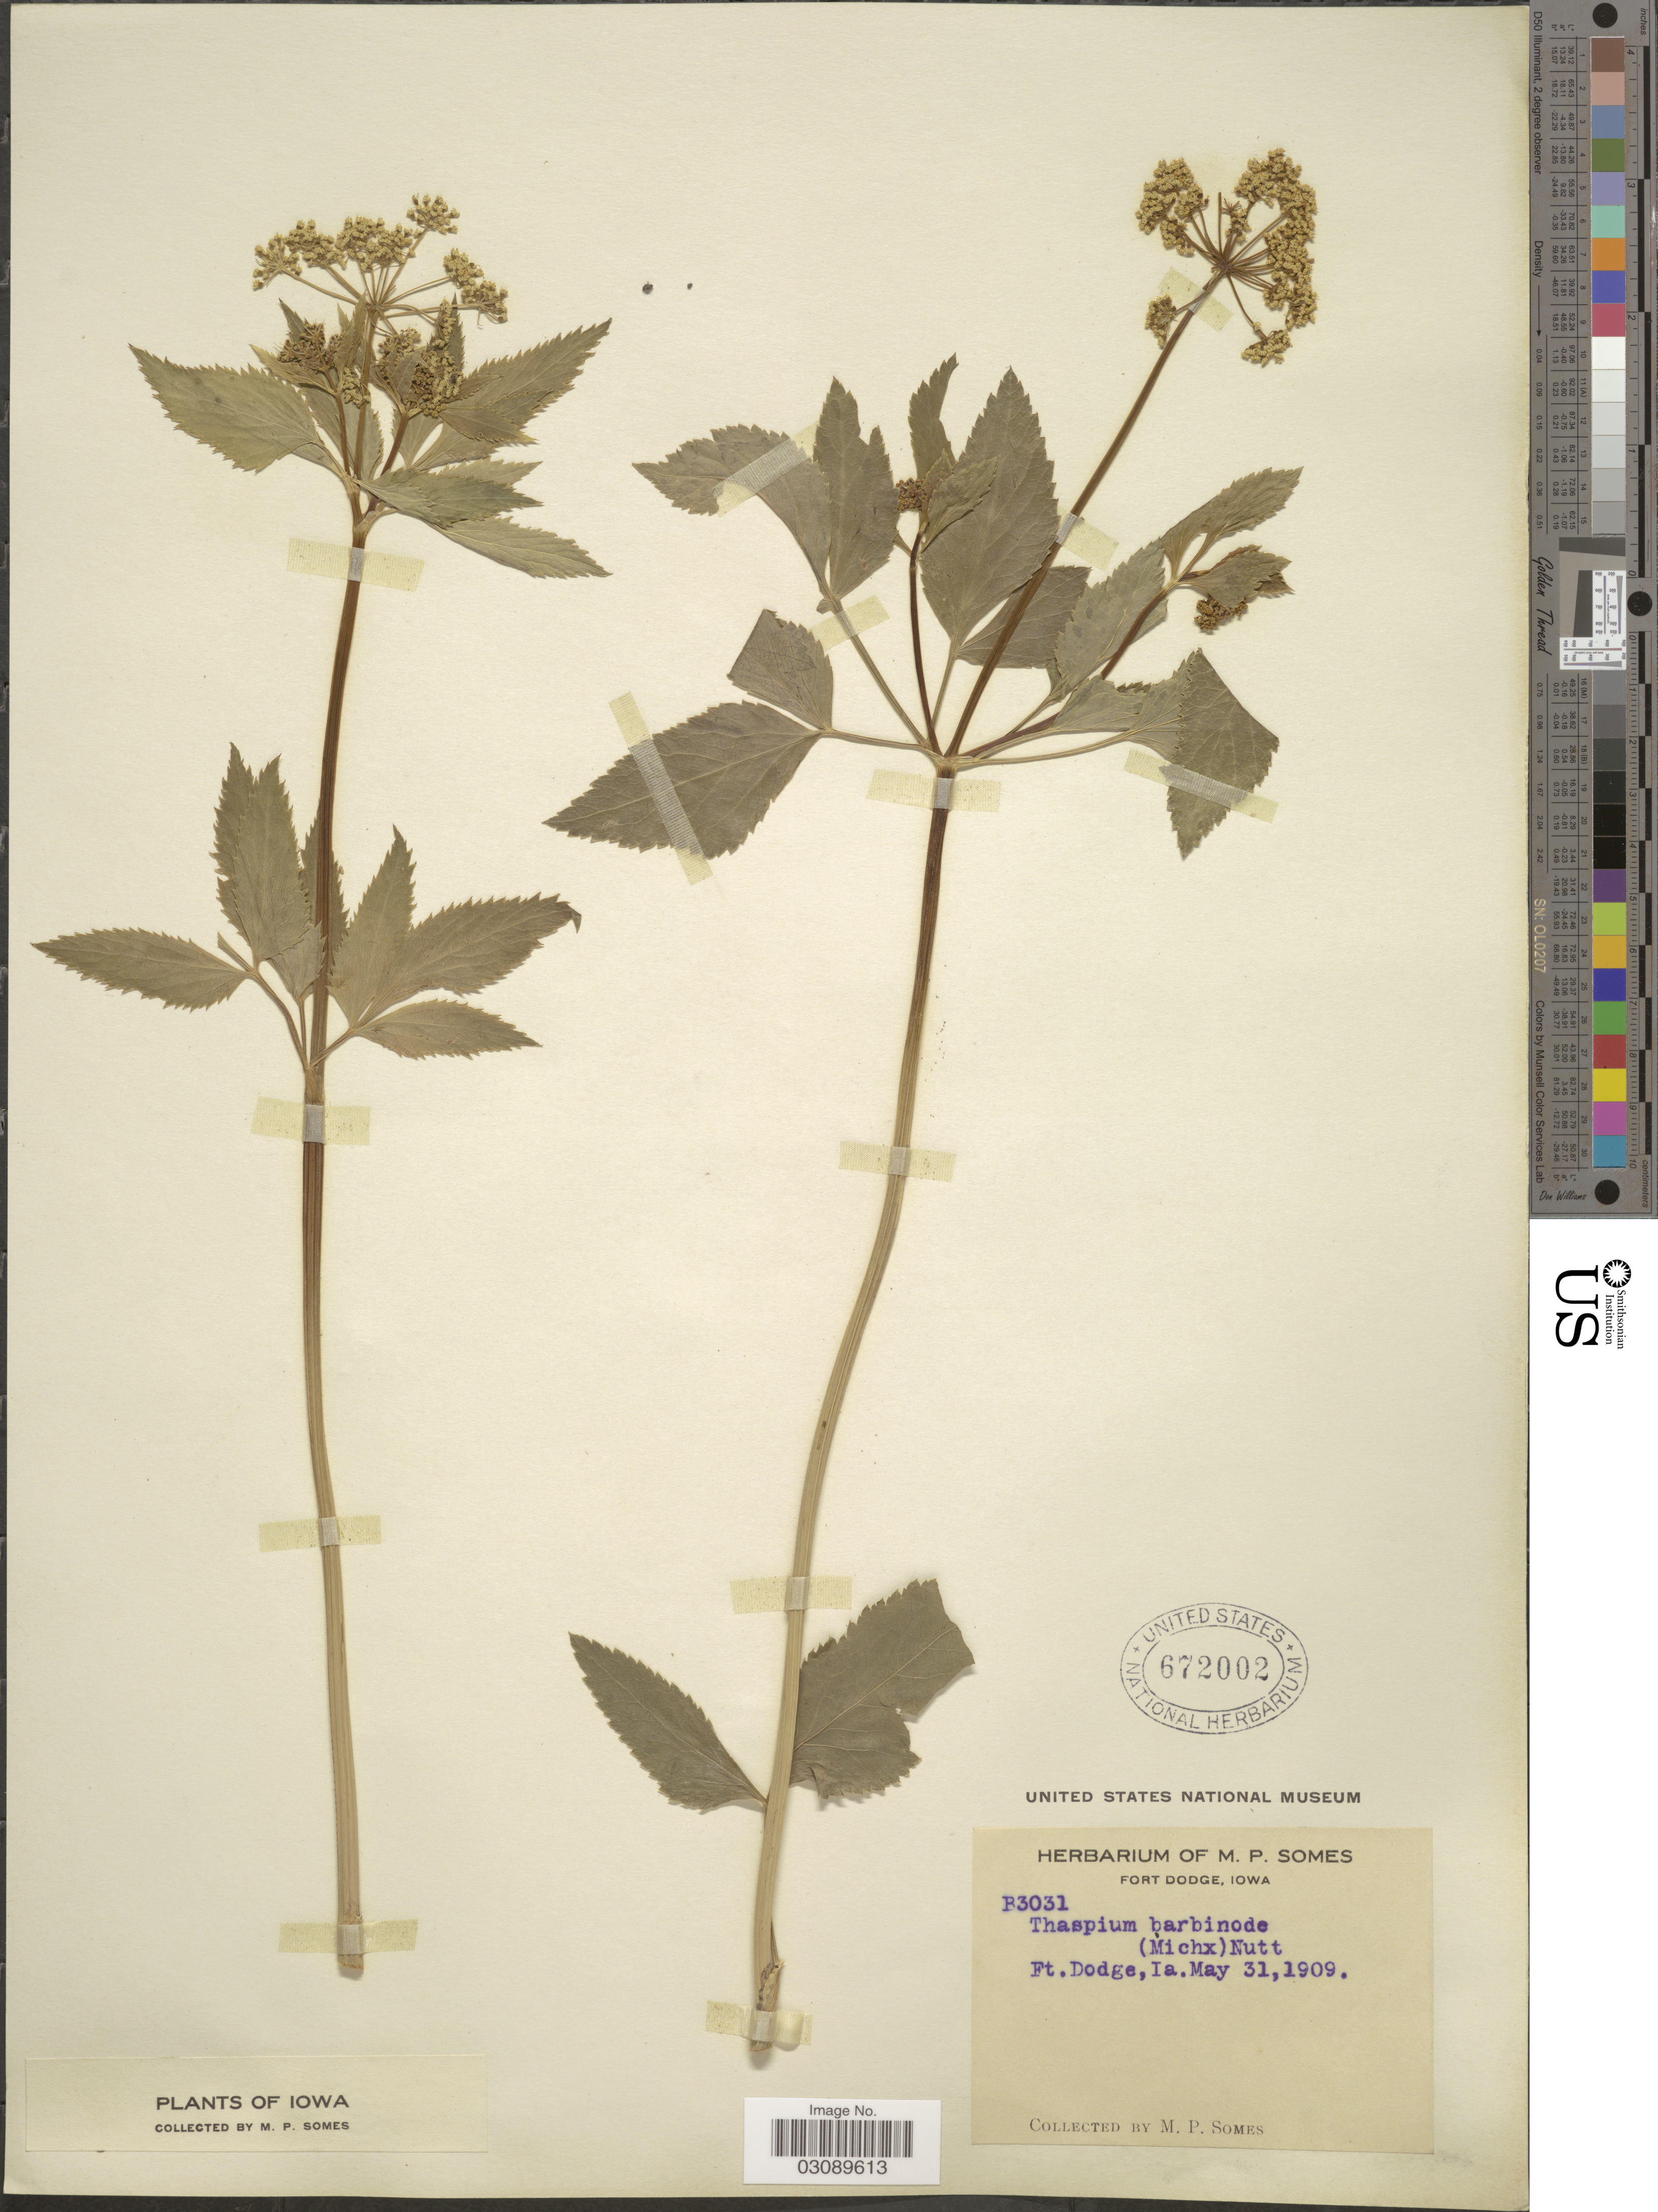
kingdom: Plantae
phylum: Tracheophyta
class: Magnoliopsida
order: Apiales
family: Apiaceae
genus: Thaspium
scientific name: Thaspium barbinode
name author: (Michx.) Nutt.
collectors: M. Somes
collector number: B3031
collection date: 1909-05-31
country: United States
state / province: Iowa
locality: Fort Dodge.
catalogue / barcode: US 672002